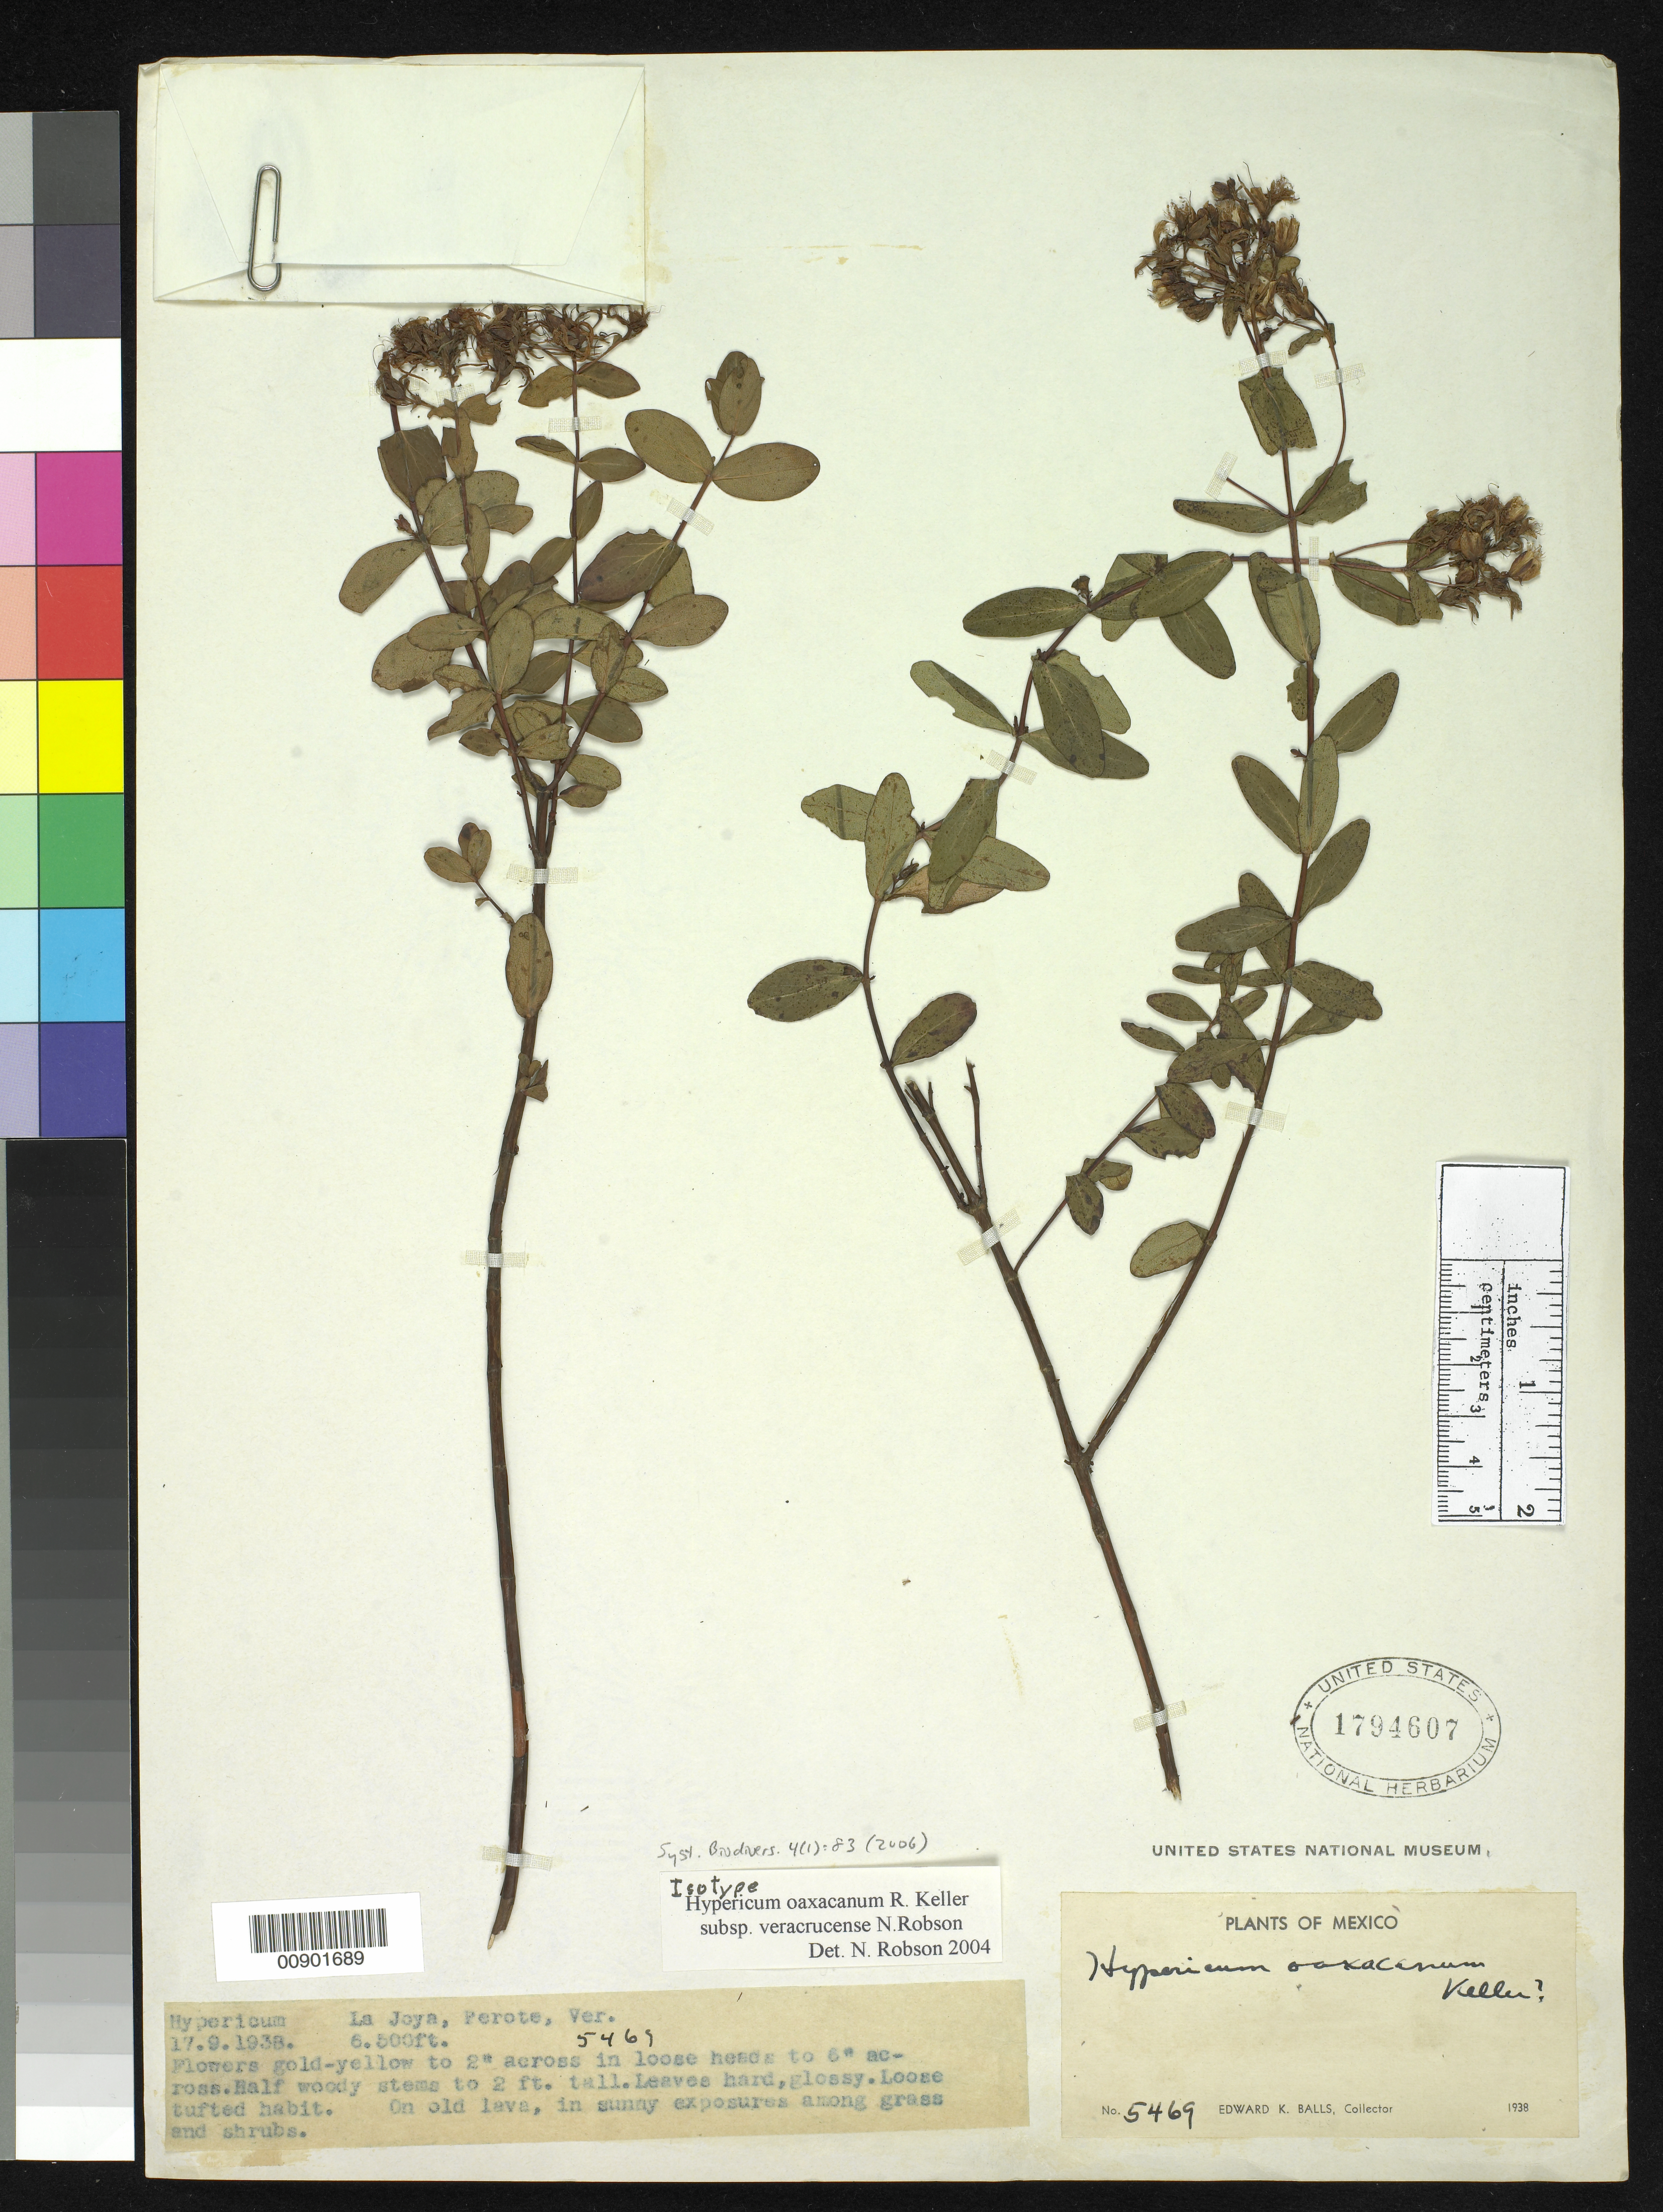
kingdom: Plantae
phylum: Tracheophyta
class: Magnoliopsida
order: Malpighiales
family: Hypericaceae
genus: Hypericum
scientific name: Hypericum oaxacanum subsp. veracrucense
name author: N. Robson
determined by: Robson, Norman K. B.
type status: Isotype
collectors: E. K. Balls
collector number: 5469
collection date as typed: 17 Sep 1938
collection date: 1938-09-17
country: Mexico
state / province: Veracruz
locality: La Joya, Perote, Ver.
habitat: On old lava, in sunny exposure among grass and shrubs.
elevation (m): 1981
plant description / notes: Name not validly published according to IPNI.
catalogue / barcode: US 1794607